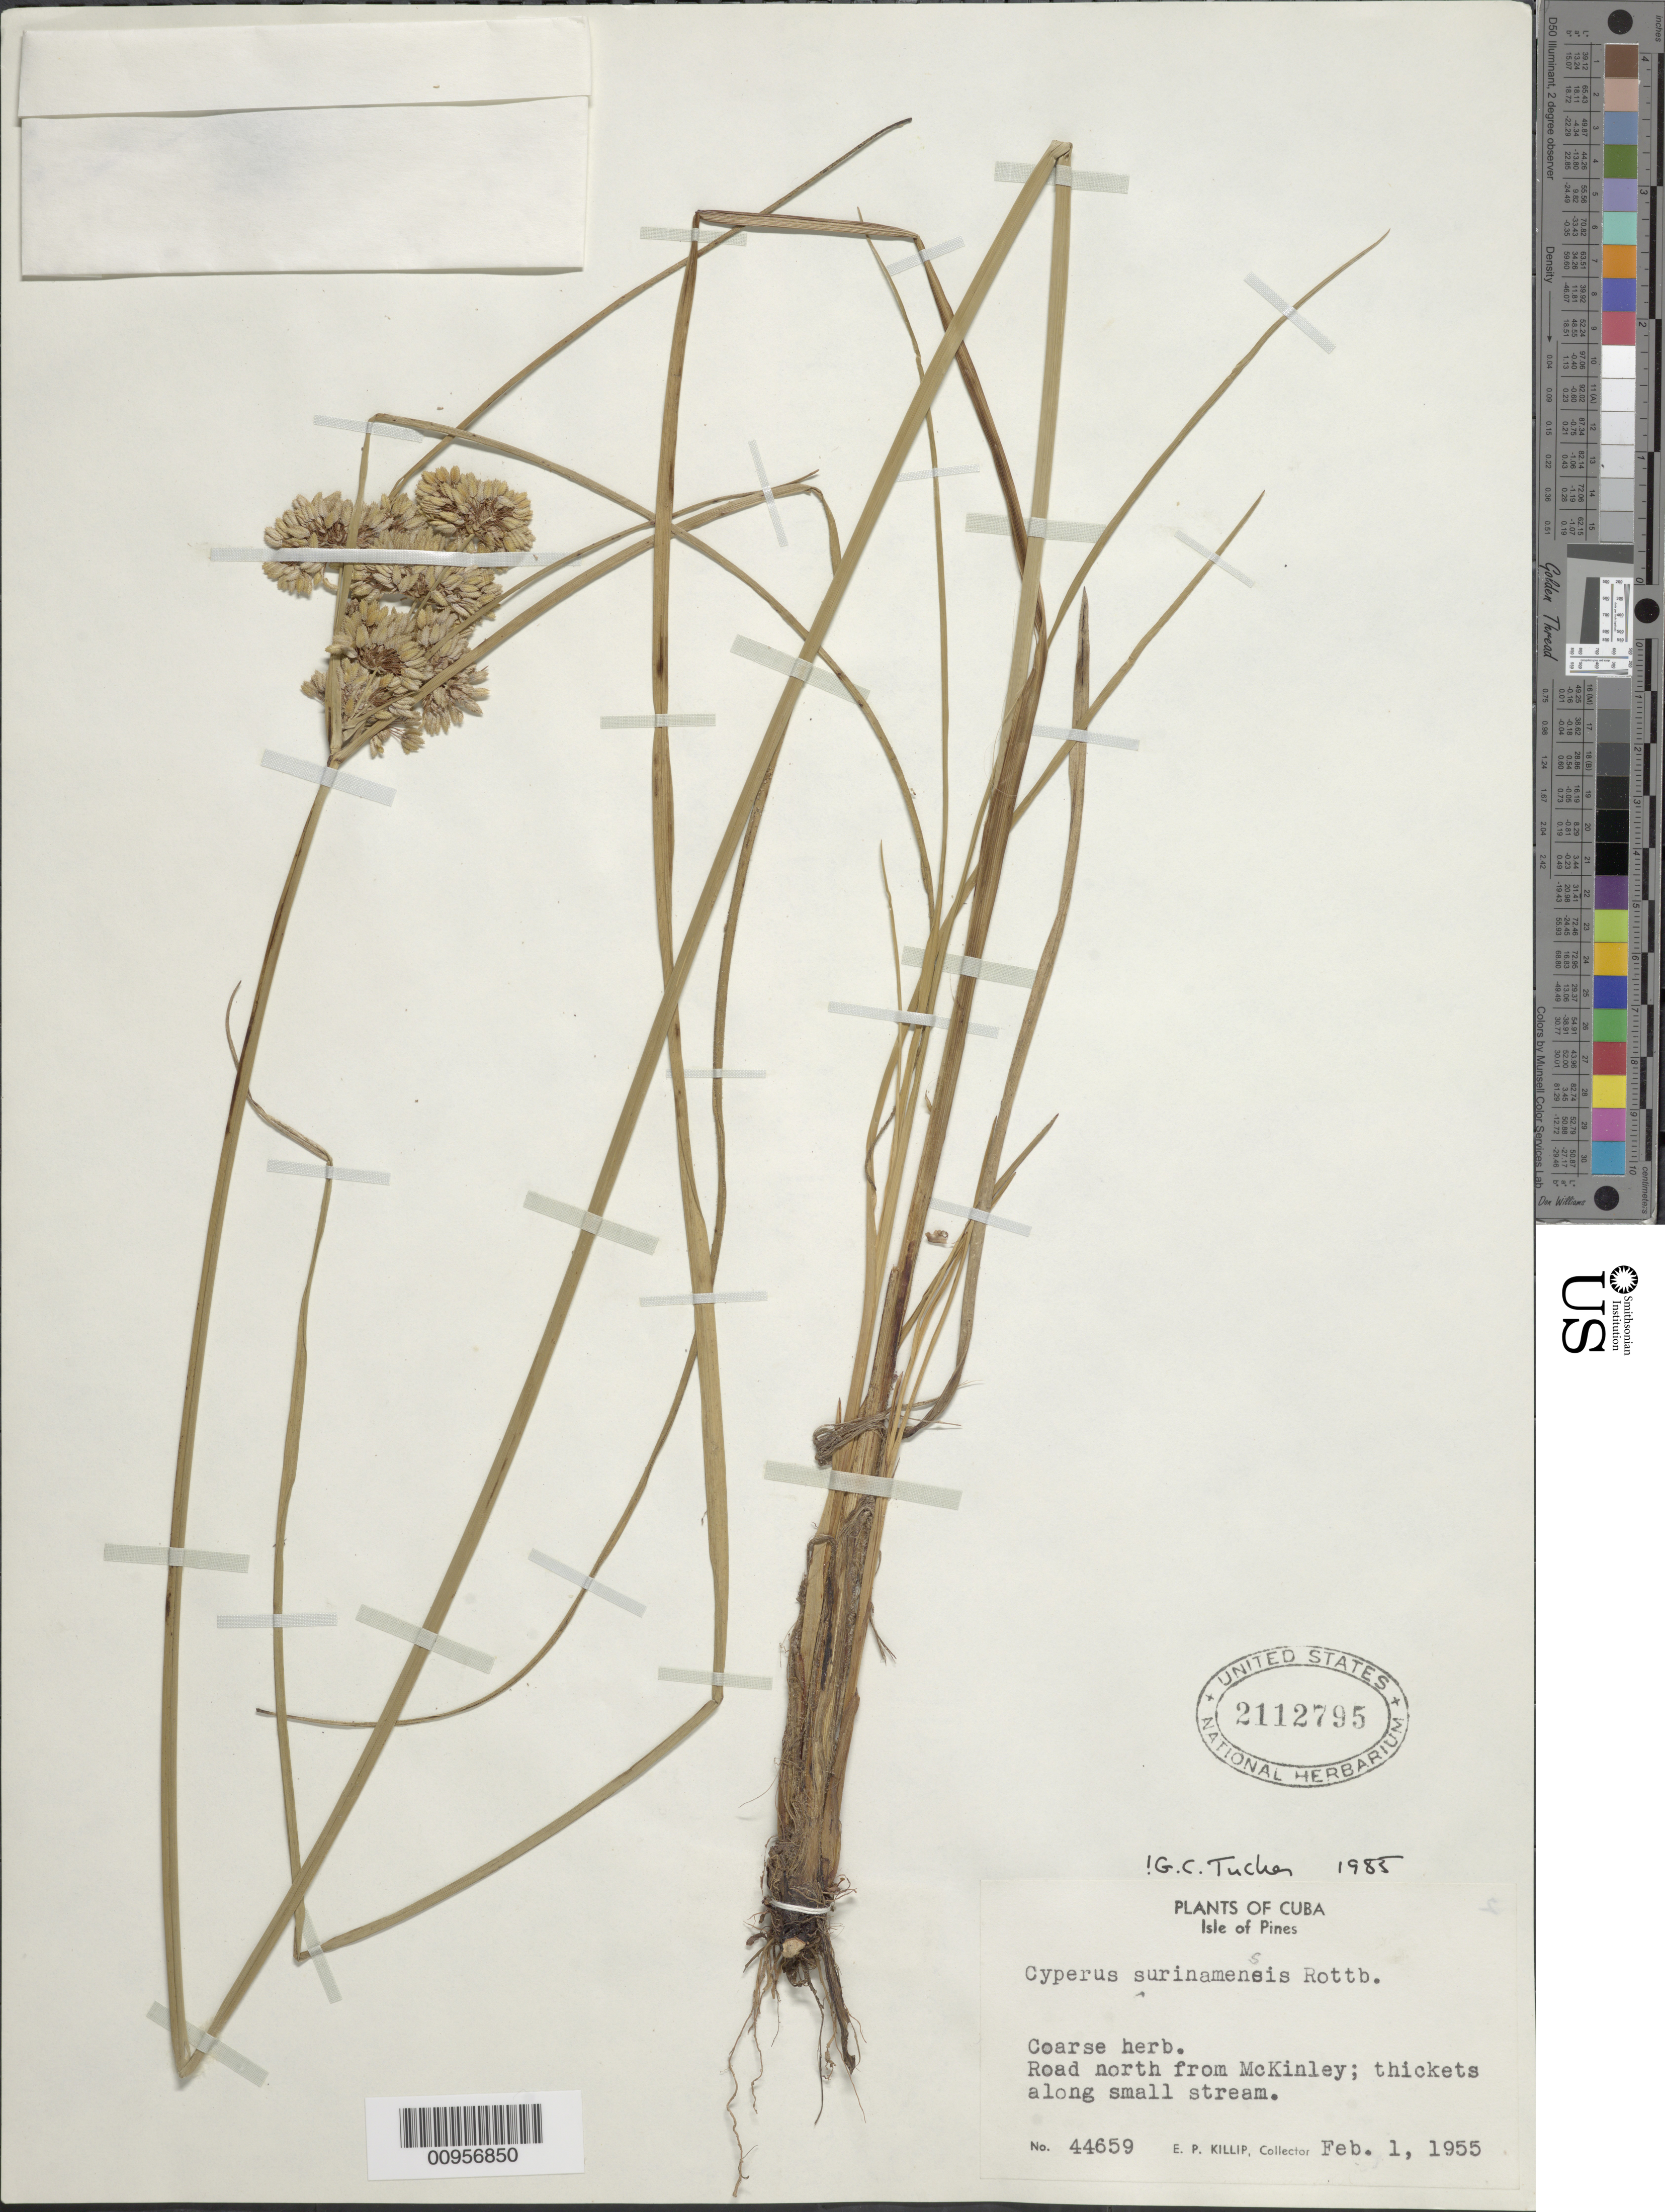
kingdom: Plantae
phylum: Tracheophyta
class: Liliopsida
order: Poales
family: Cyperaceae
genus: Cyperus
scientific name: Cyperus surinamensis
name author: Rottb.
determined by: Tucker, G. C.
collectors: E. P. Killip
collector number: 44659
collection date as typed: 01 Feb 1955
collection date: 1955-02-01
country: Cuba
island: Isla de la Juventud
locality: Road north from McKinely, along small stream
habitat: Thickets along small stream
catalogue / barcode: US 2112795